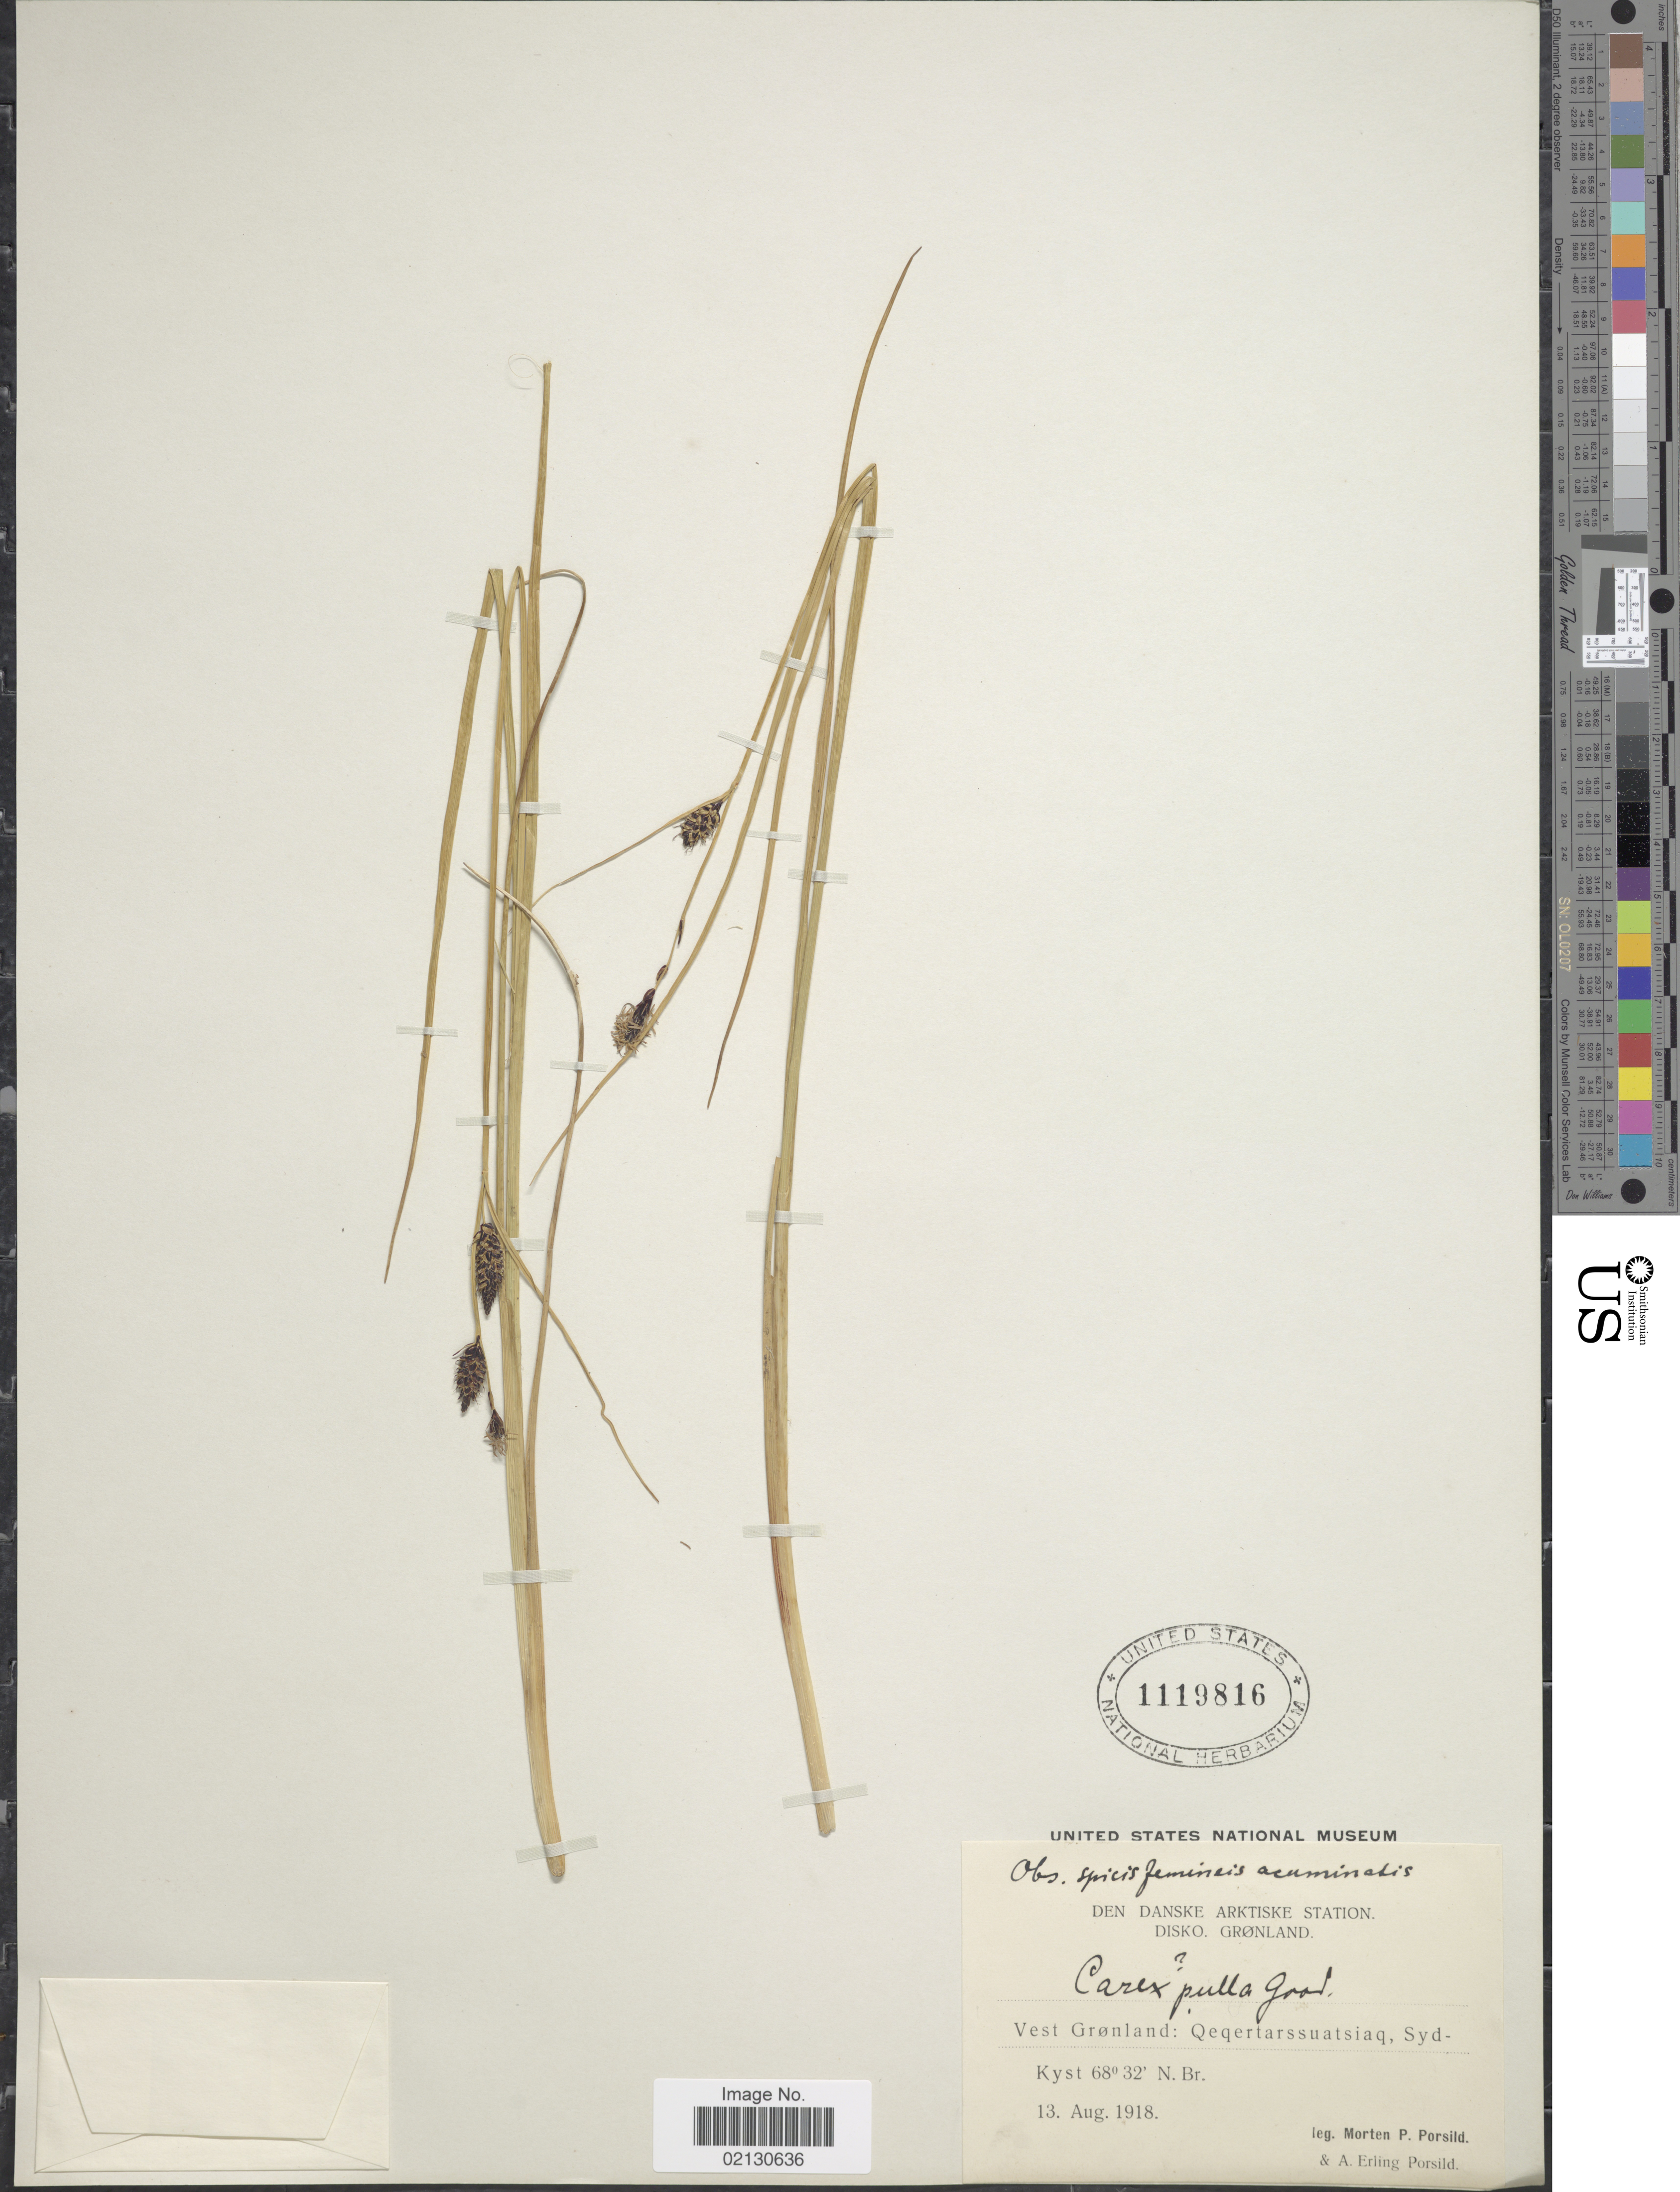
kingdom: Plantae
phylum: Tracheophyta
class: Liliopsida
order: Poales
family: Cyperaceae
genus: Carex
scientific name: Carex saxatilis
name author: L.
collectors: M. P. Porsild & A. E. Porsild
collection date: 1918-08-13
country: Greenland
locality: Vest Grønland: Qeqertarssuatsiaq, Syd-Kyst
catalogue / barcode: US 1119816